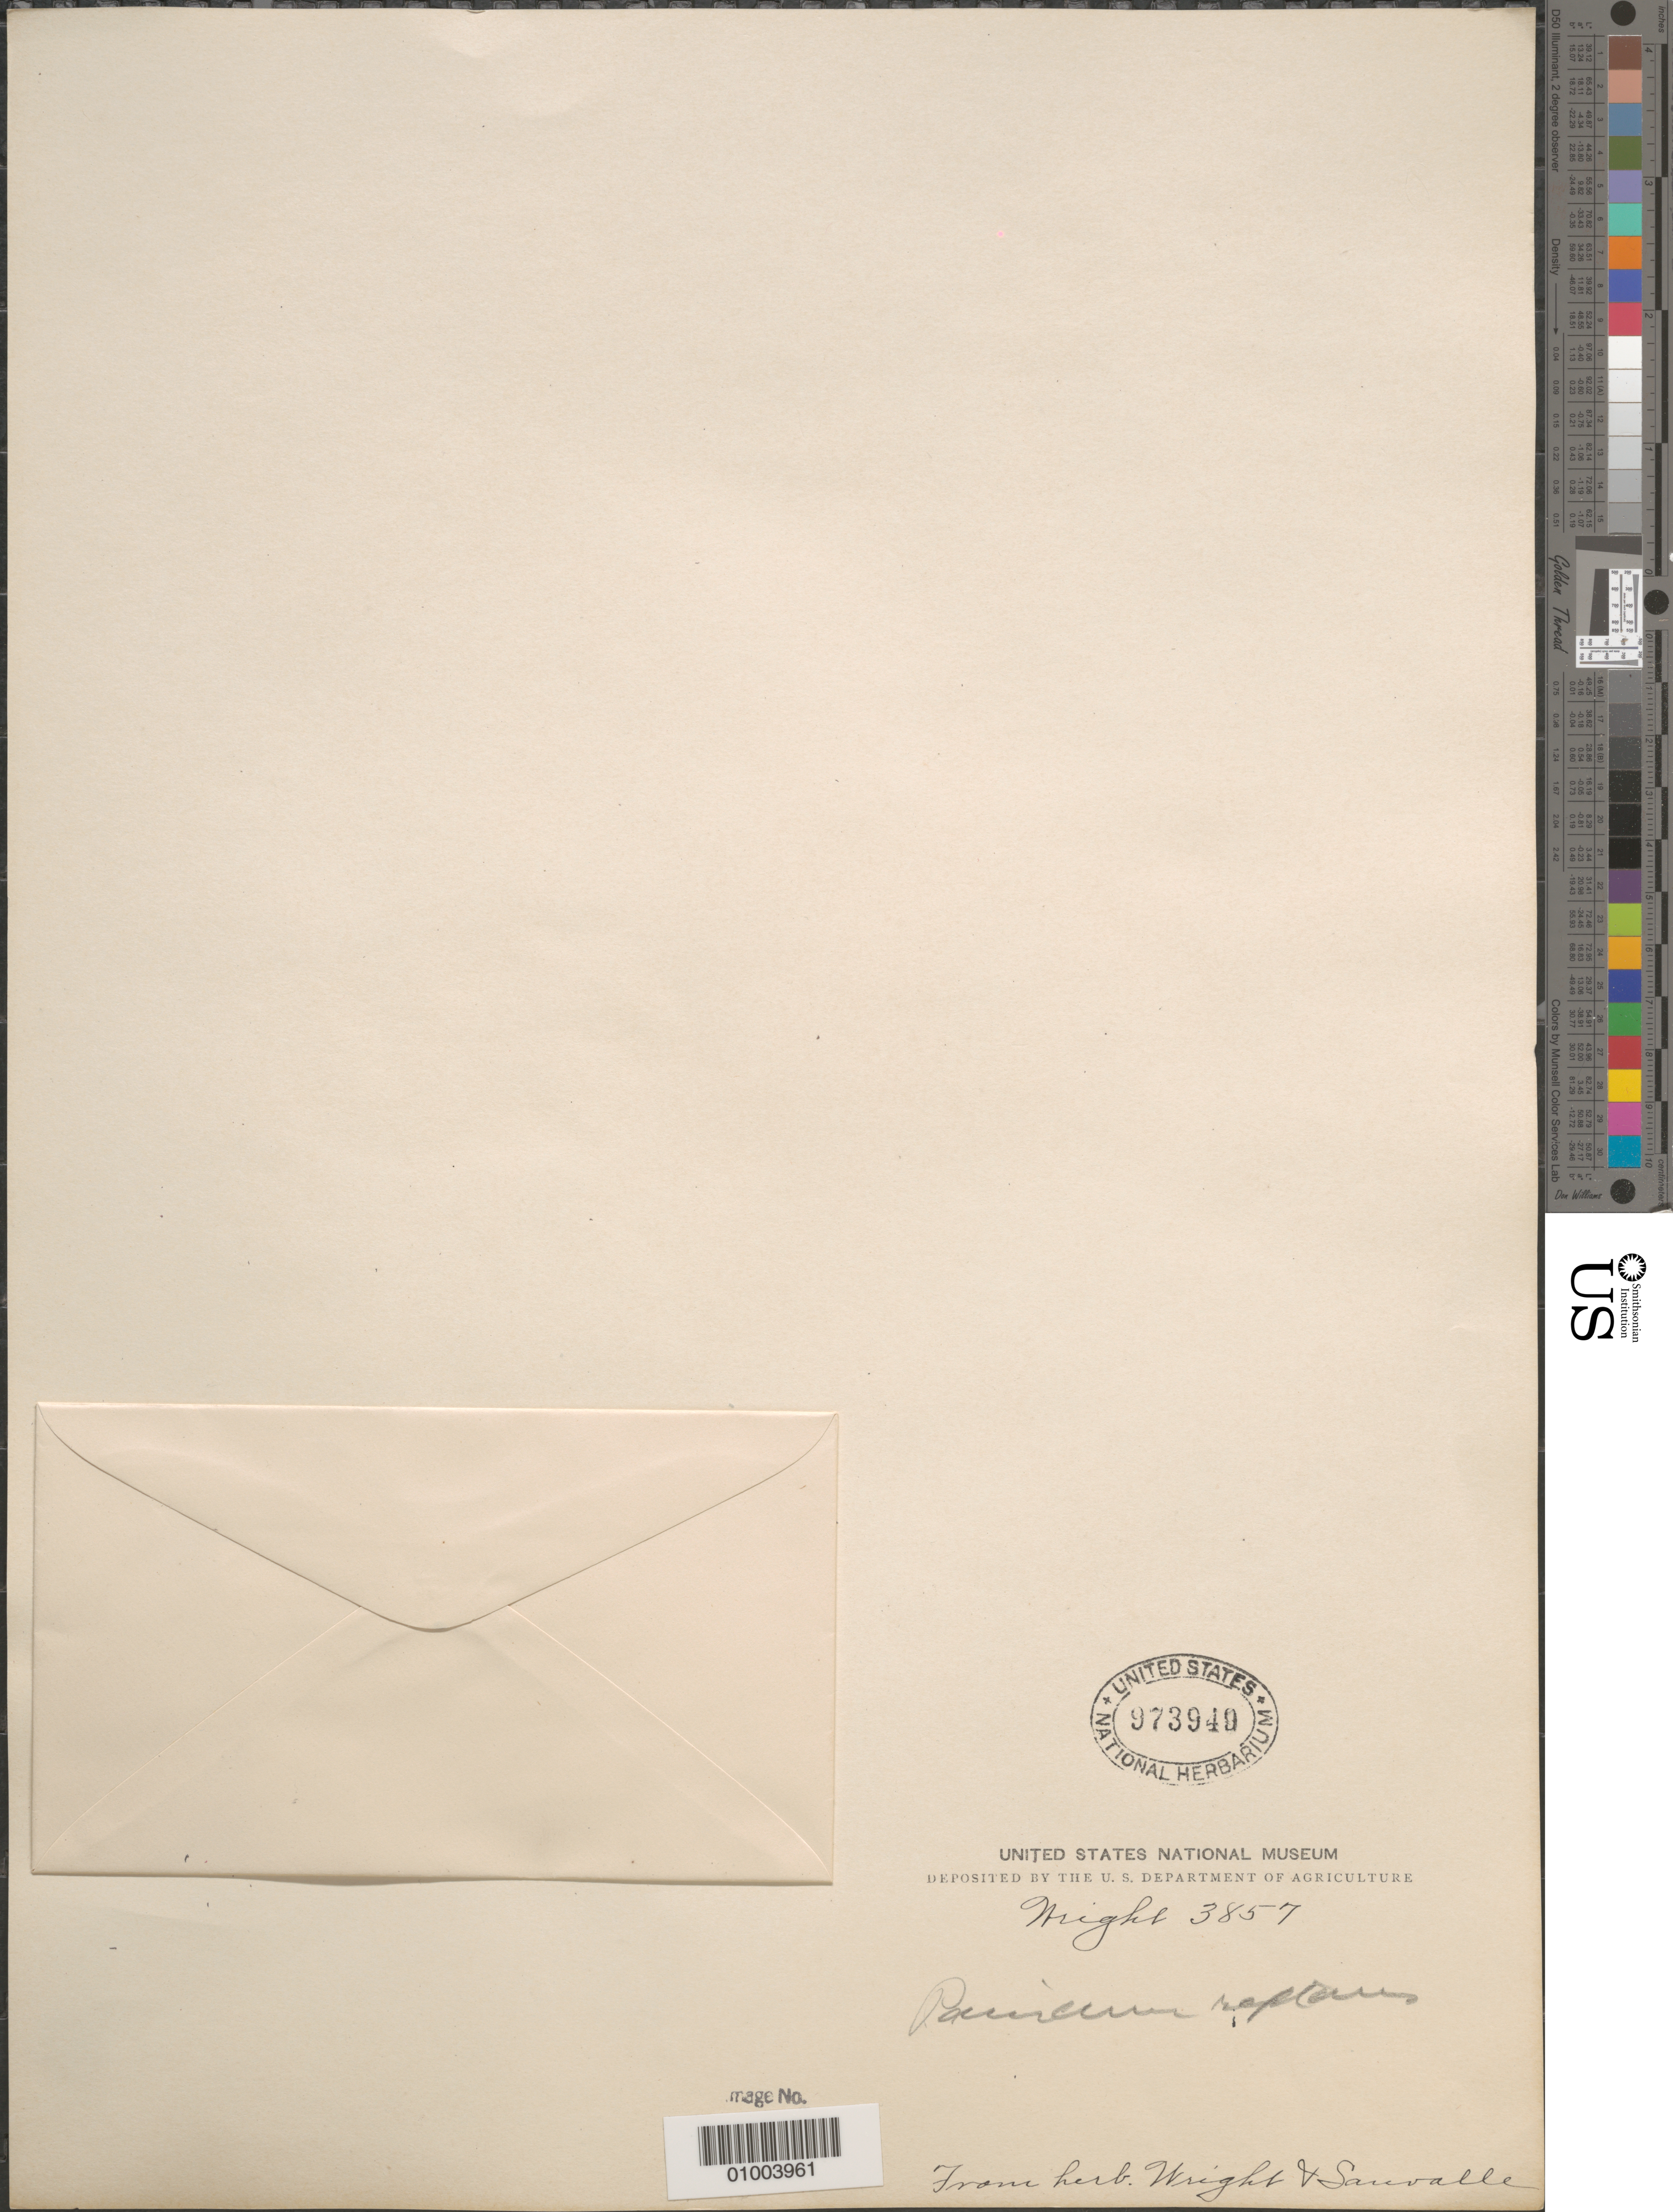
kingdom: Plantae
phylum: Tracheophyta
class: Liliopsida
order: Poales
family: Poaceae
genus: Urochloa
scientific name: Urochloa reptans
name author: (L.) Stapf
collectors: C. Wright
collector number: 3857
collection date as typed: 1800 to 1899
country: Cuba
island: Cuba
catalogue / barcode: US 973940